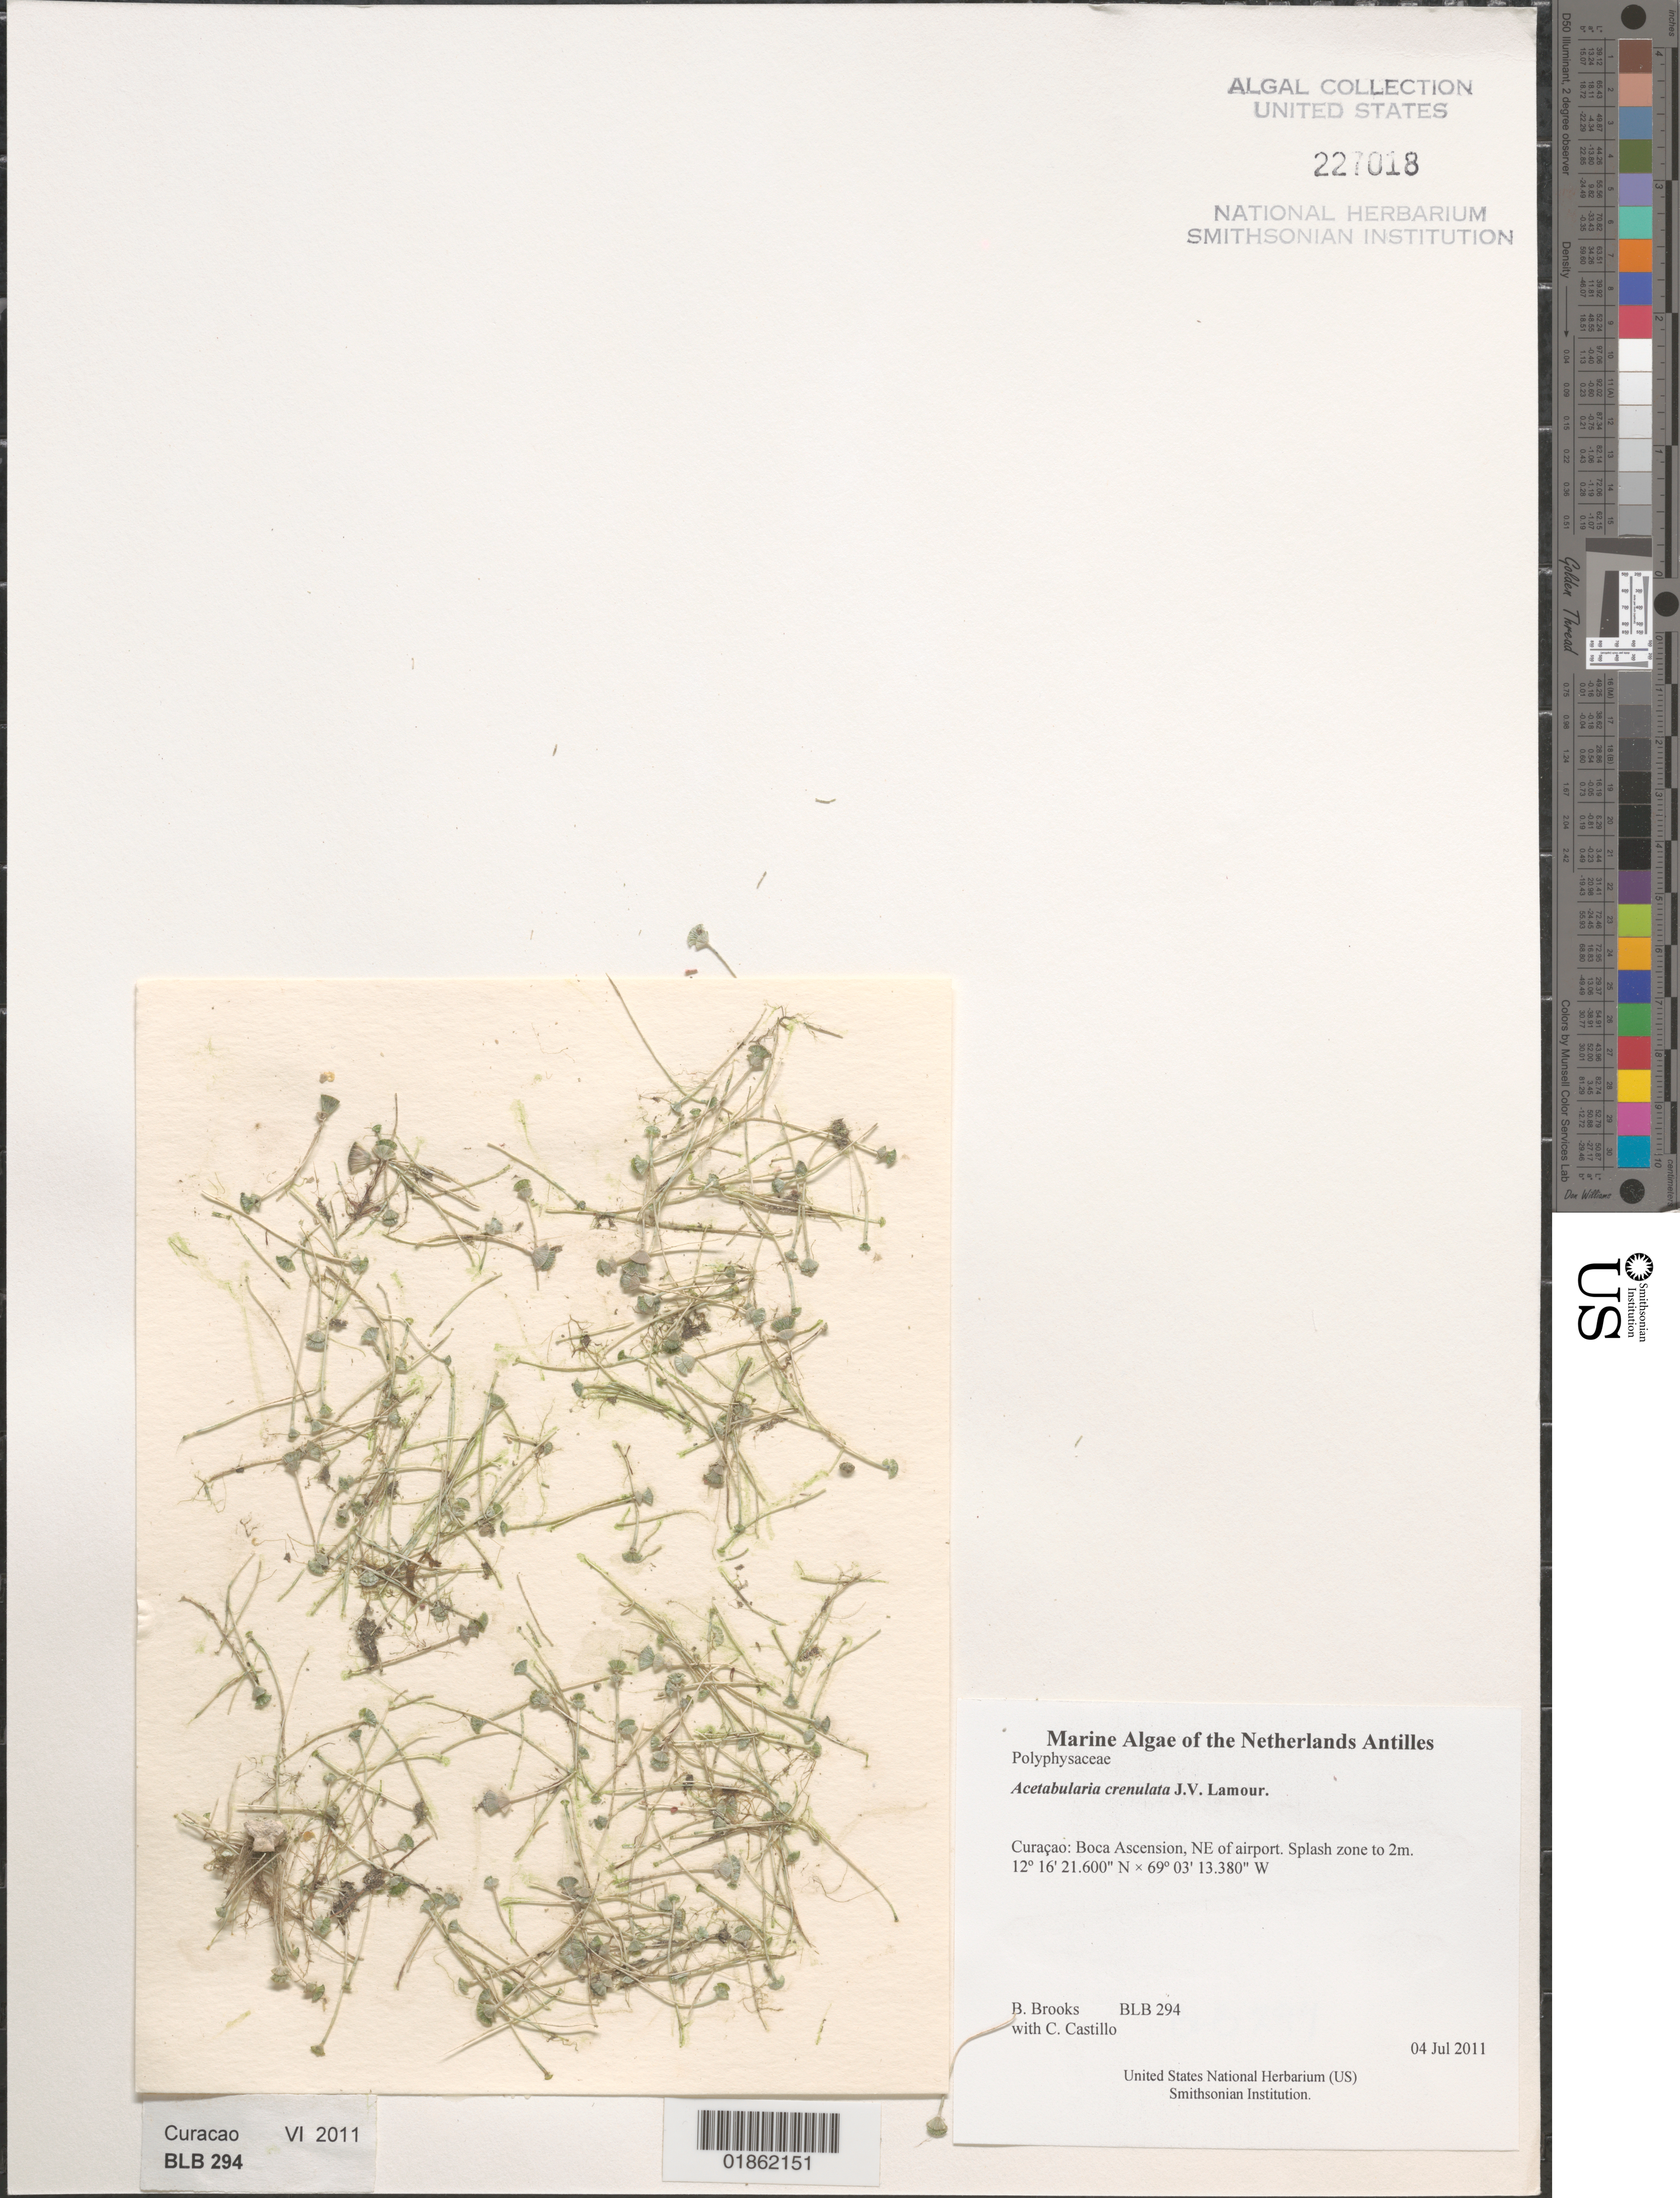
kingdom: Plantae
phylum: Chlorophyta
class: Ulvophyceae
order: Dasycladales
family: Polyphysaceae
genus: Acetabularia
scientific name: Acetabularia acetabulum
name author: J.V.Lamouroux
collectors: B. Brooks & C. Castillo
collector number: BLB 294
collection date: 2011-07-04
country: Curaçao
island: Curaçao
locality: Boca Ascension, NE of airport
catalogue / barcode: US 227018